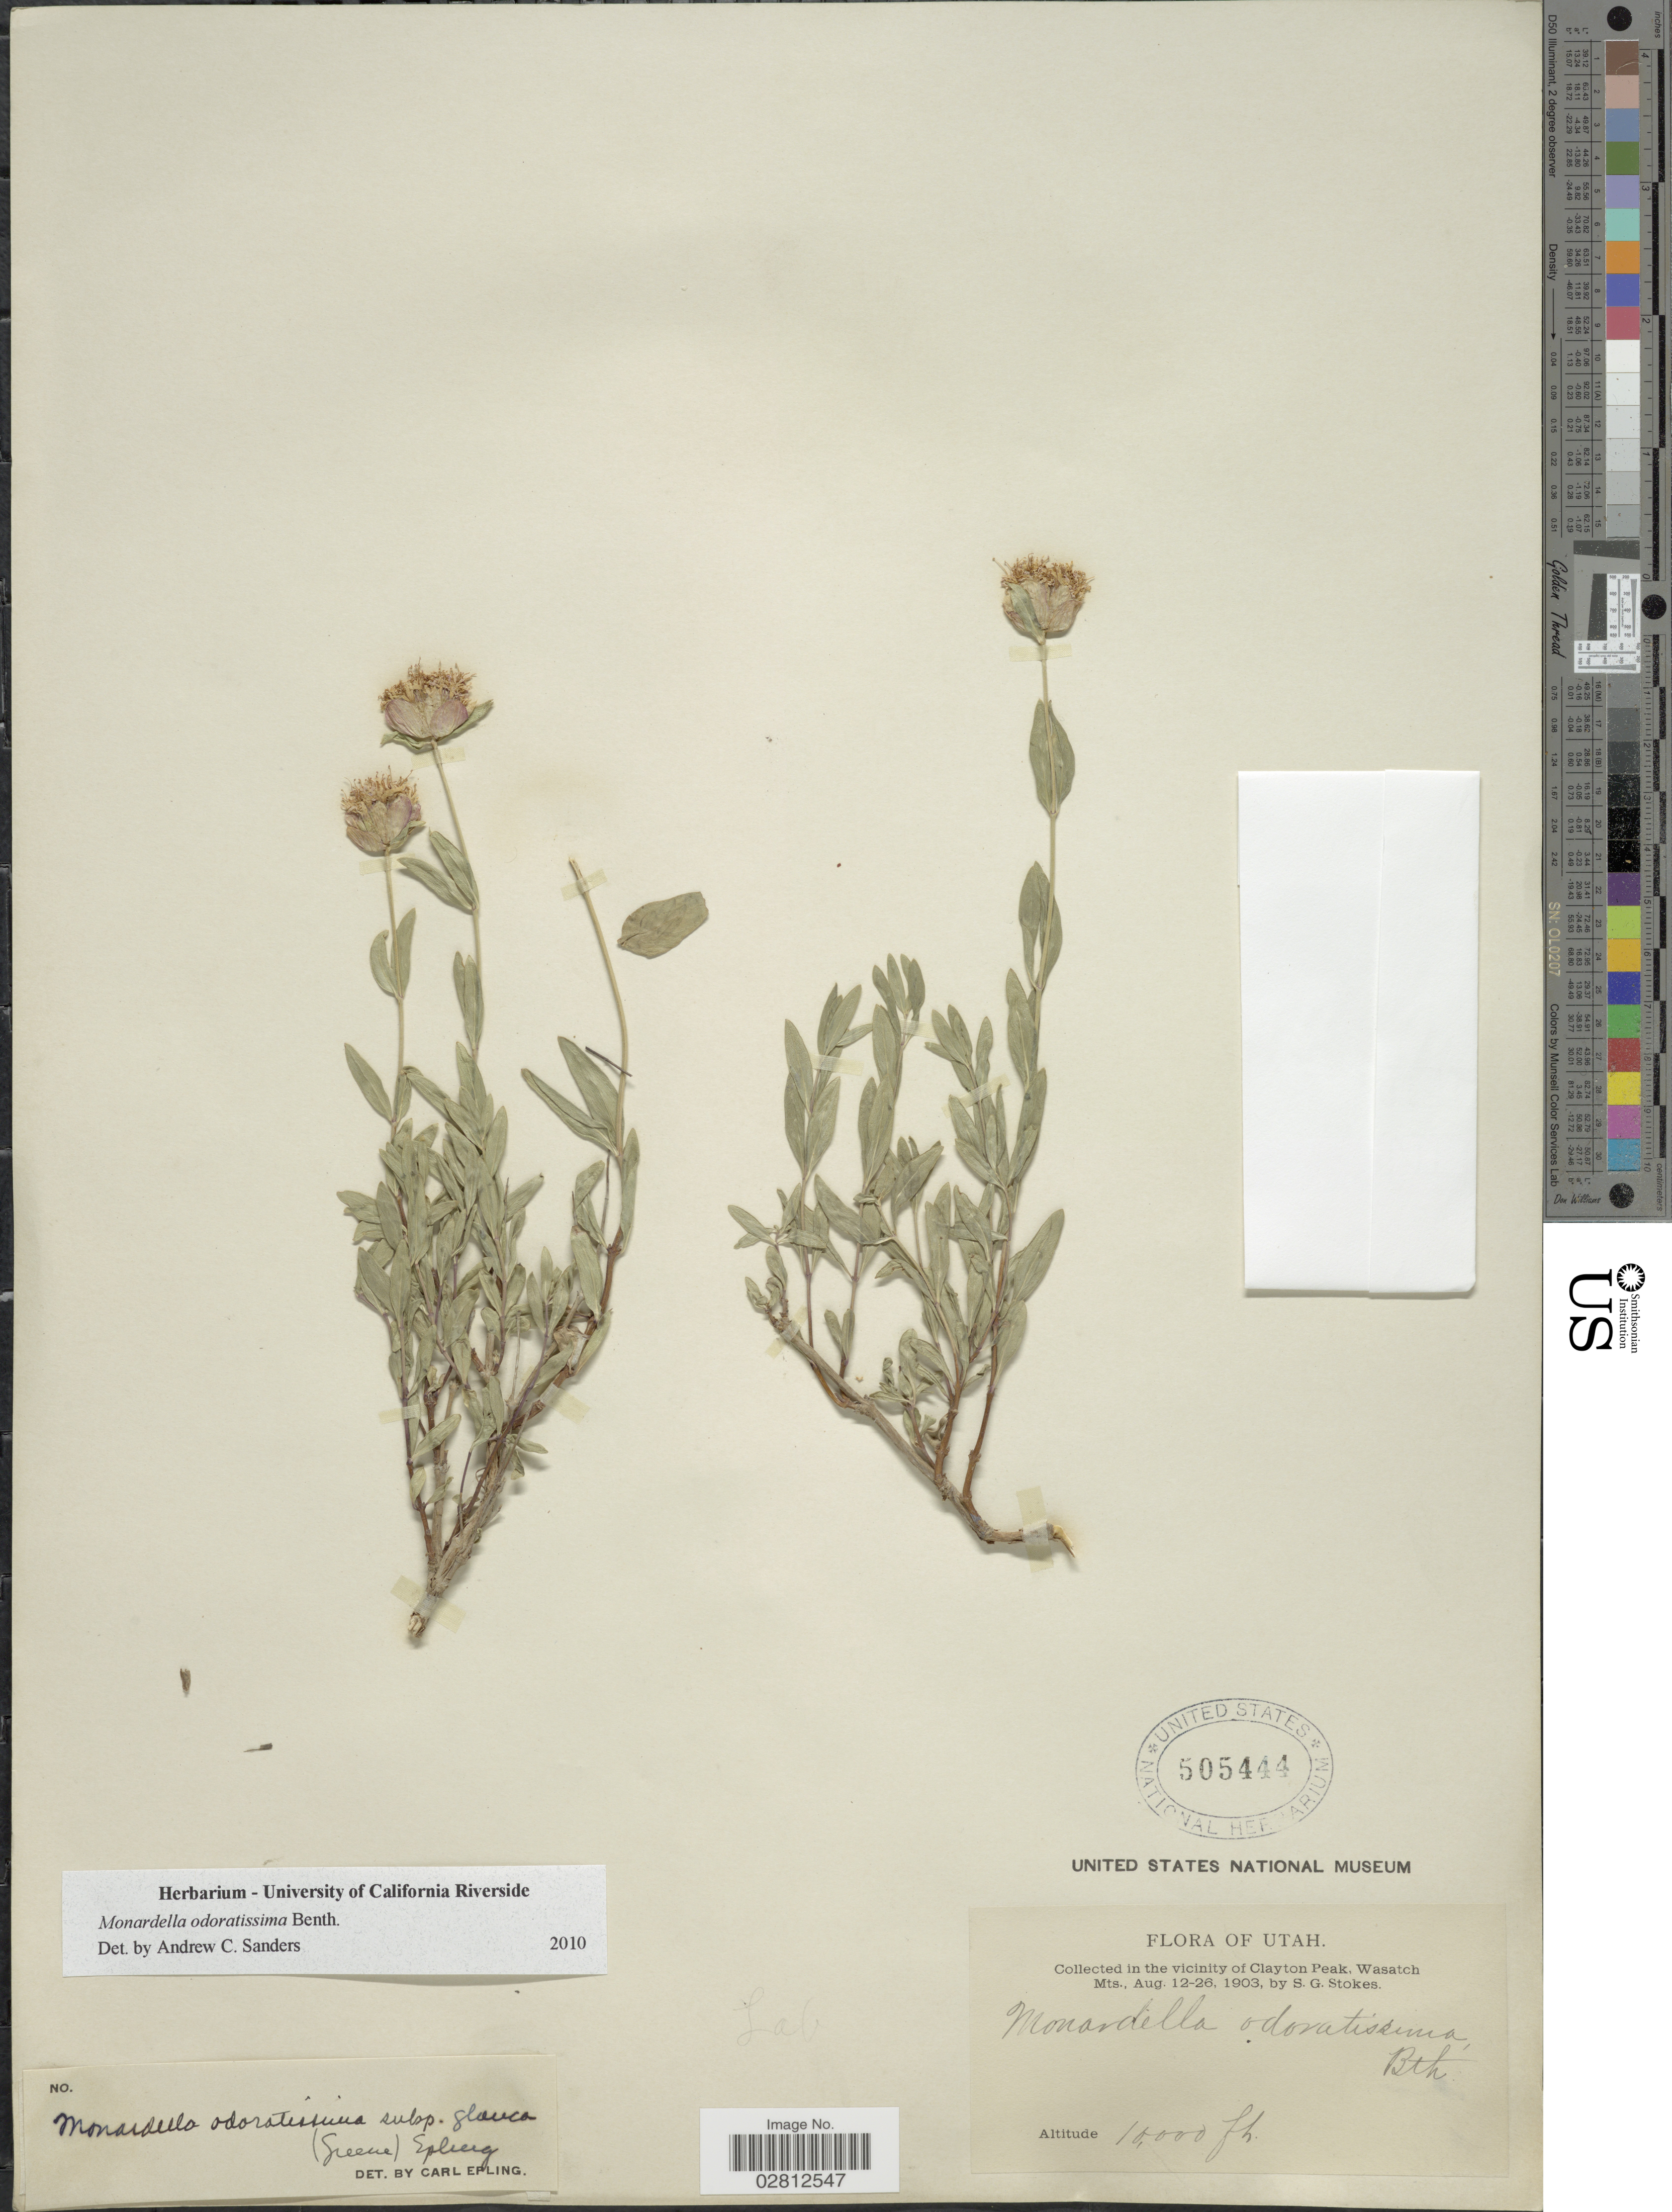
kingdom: Plantae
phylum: Tracheophyta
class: Magnoliopsida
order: Lamiales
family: Lamiaceae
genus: Monardella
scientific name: Monardella odoratissima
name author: Benth.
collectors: S. G. Stokes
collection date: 1903-08-12/1903-08-26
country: United States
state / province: Utah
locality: Vicinity of Clayton Peak, Wasatch Mts.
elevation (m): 3048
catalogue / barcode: US 505444